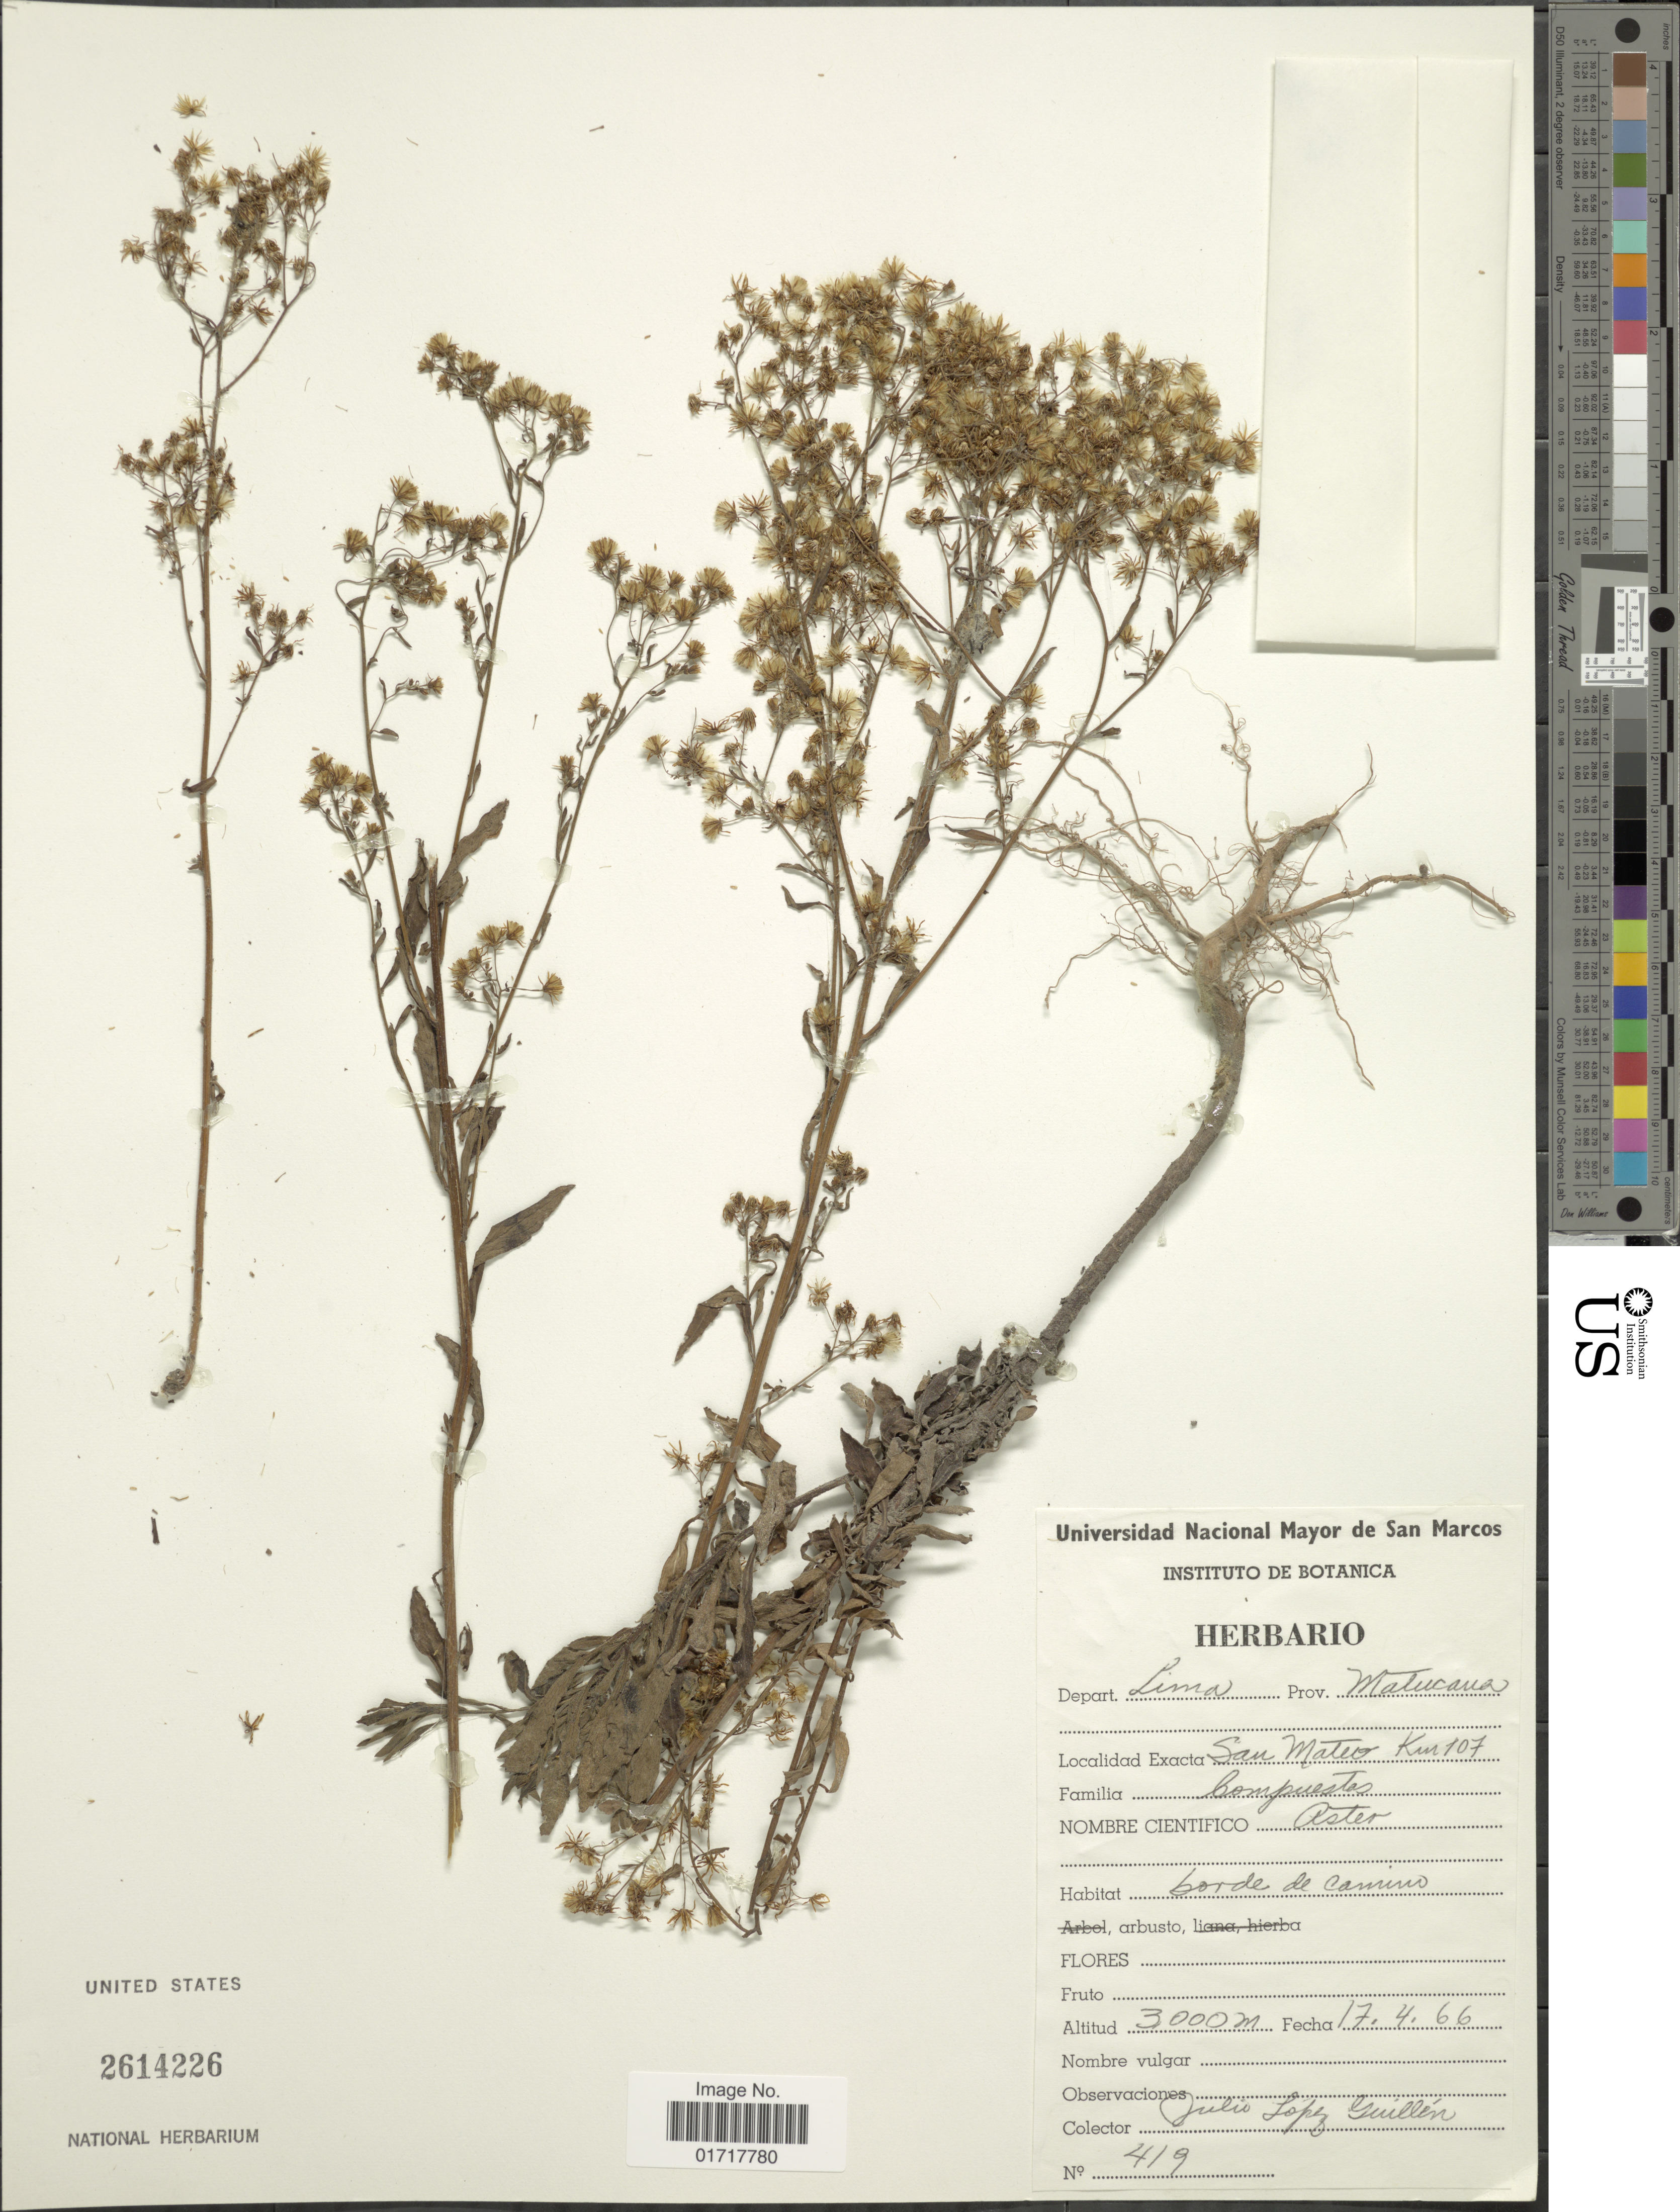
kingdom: Plantae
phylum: Tracheophyta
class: Magnoliopsida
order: Asterales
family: Asteraceae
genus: Conyza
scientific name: Conyza sp.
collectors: J. López Guillén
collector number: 419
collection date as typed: Transcribed d/m/y: 17/4/66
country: Peru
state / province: Lima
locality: Depart. Lima. Prov. Matucana. San Mateo Km 107.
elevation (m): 3000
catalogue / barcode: US 2614226